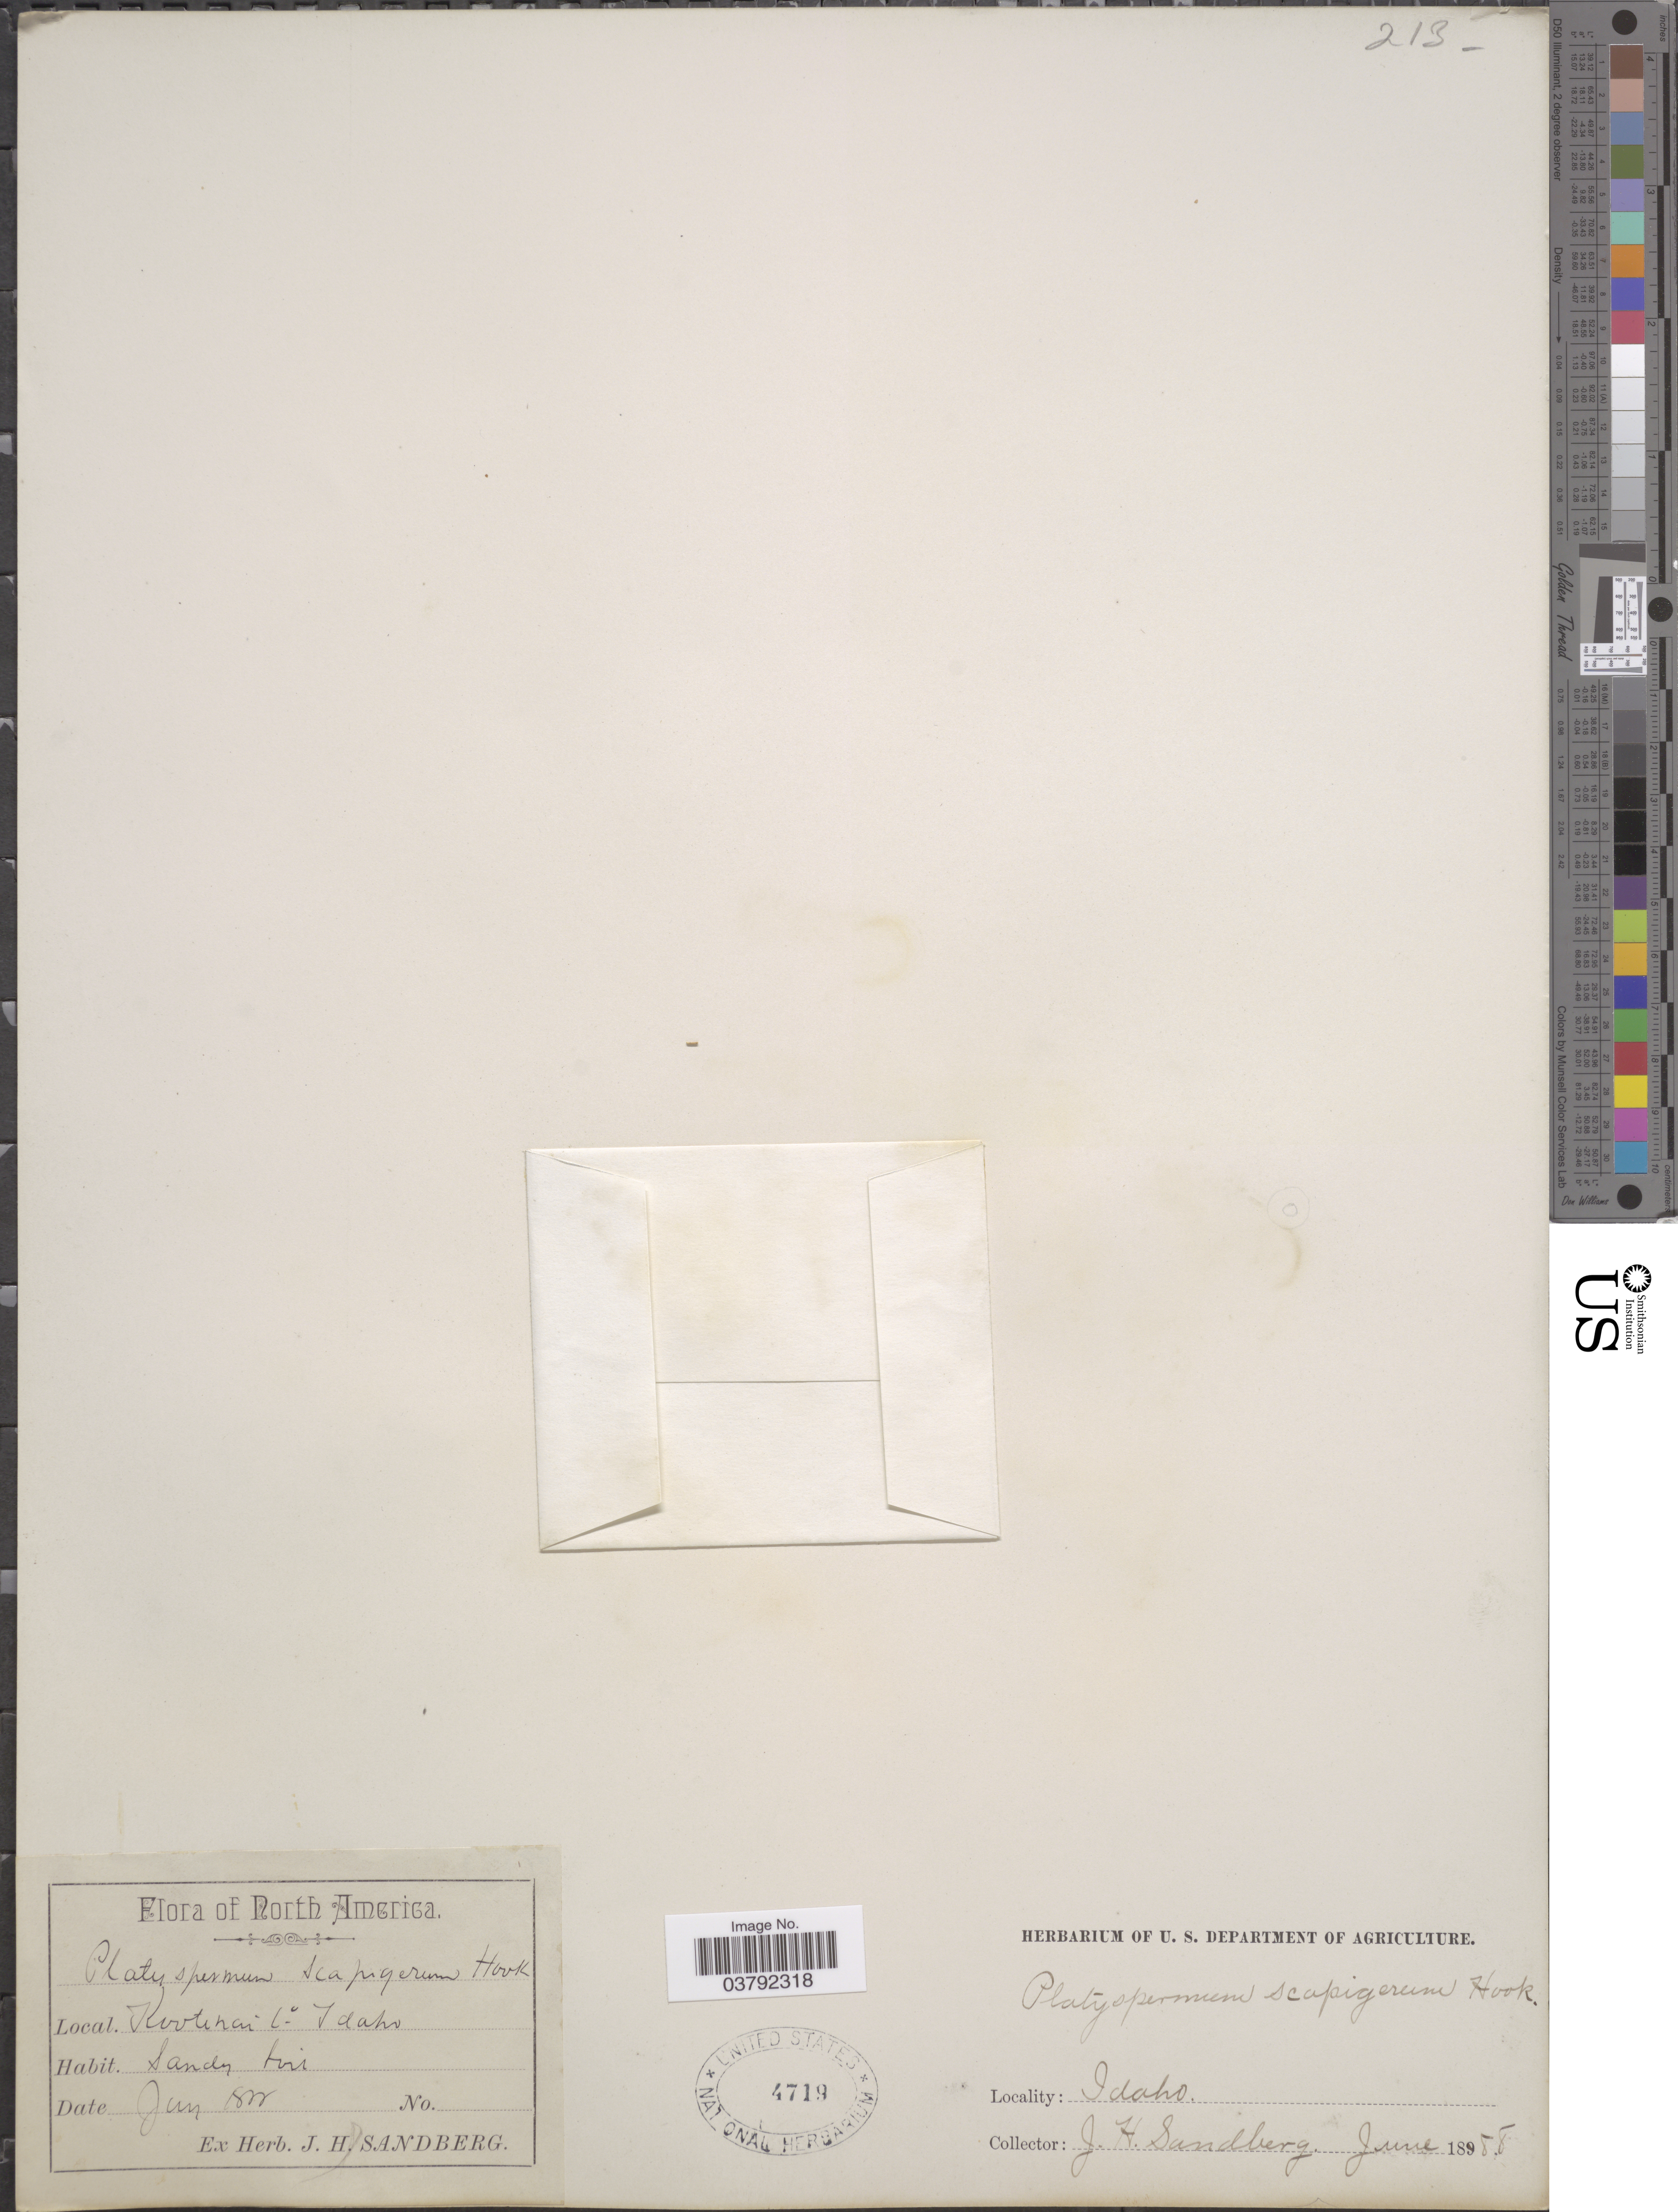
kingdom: Plantae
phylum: Tracheophyta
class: Magnoliopsida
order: Brassicales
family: Brassicaceae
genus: Idahoa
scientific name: Idahoa scapigera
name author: A. Nelson & J.F. Macbr.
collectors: J. H. Sandberg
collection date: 1888-06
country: United States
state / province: Idaho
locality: Kootenai.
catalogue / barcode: US 4719